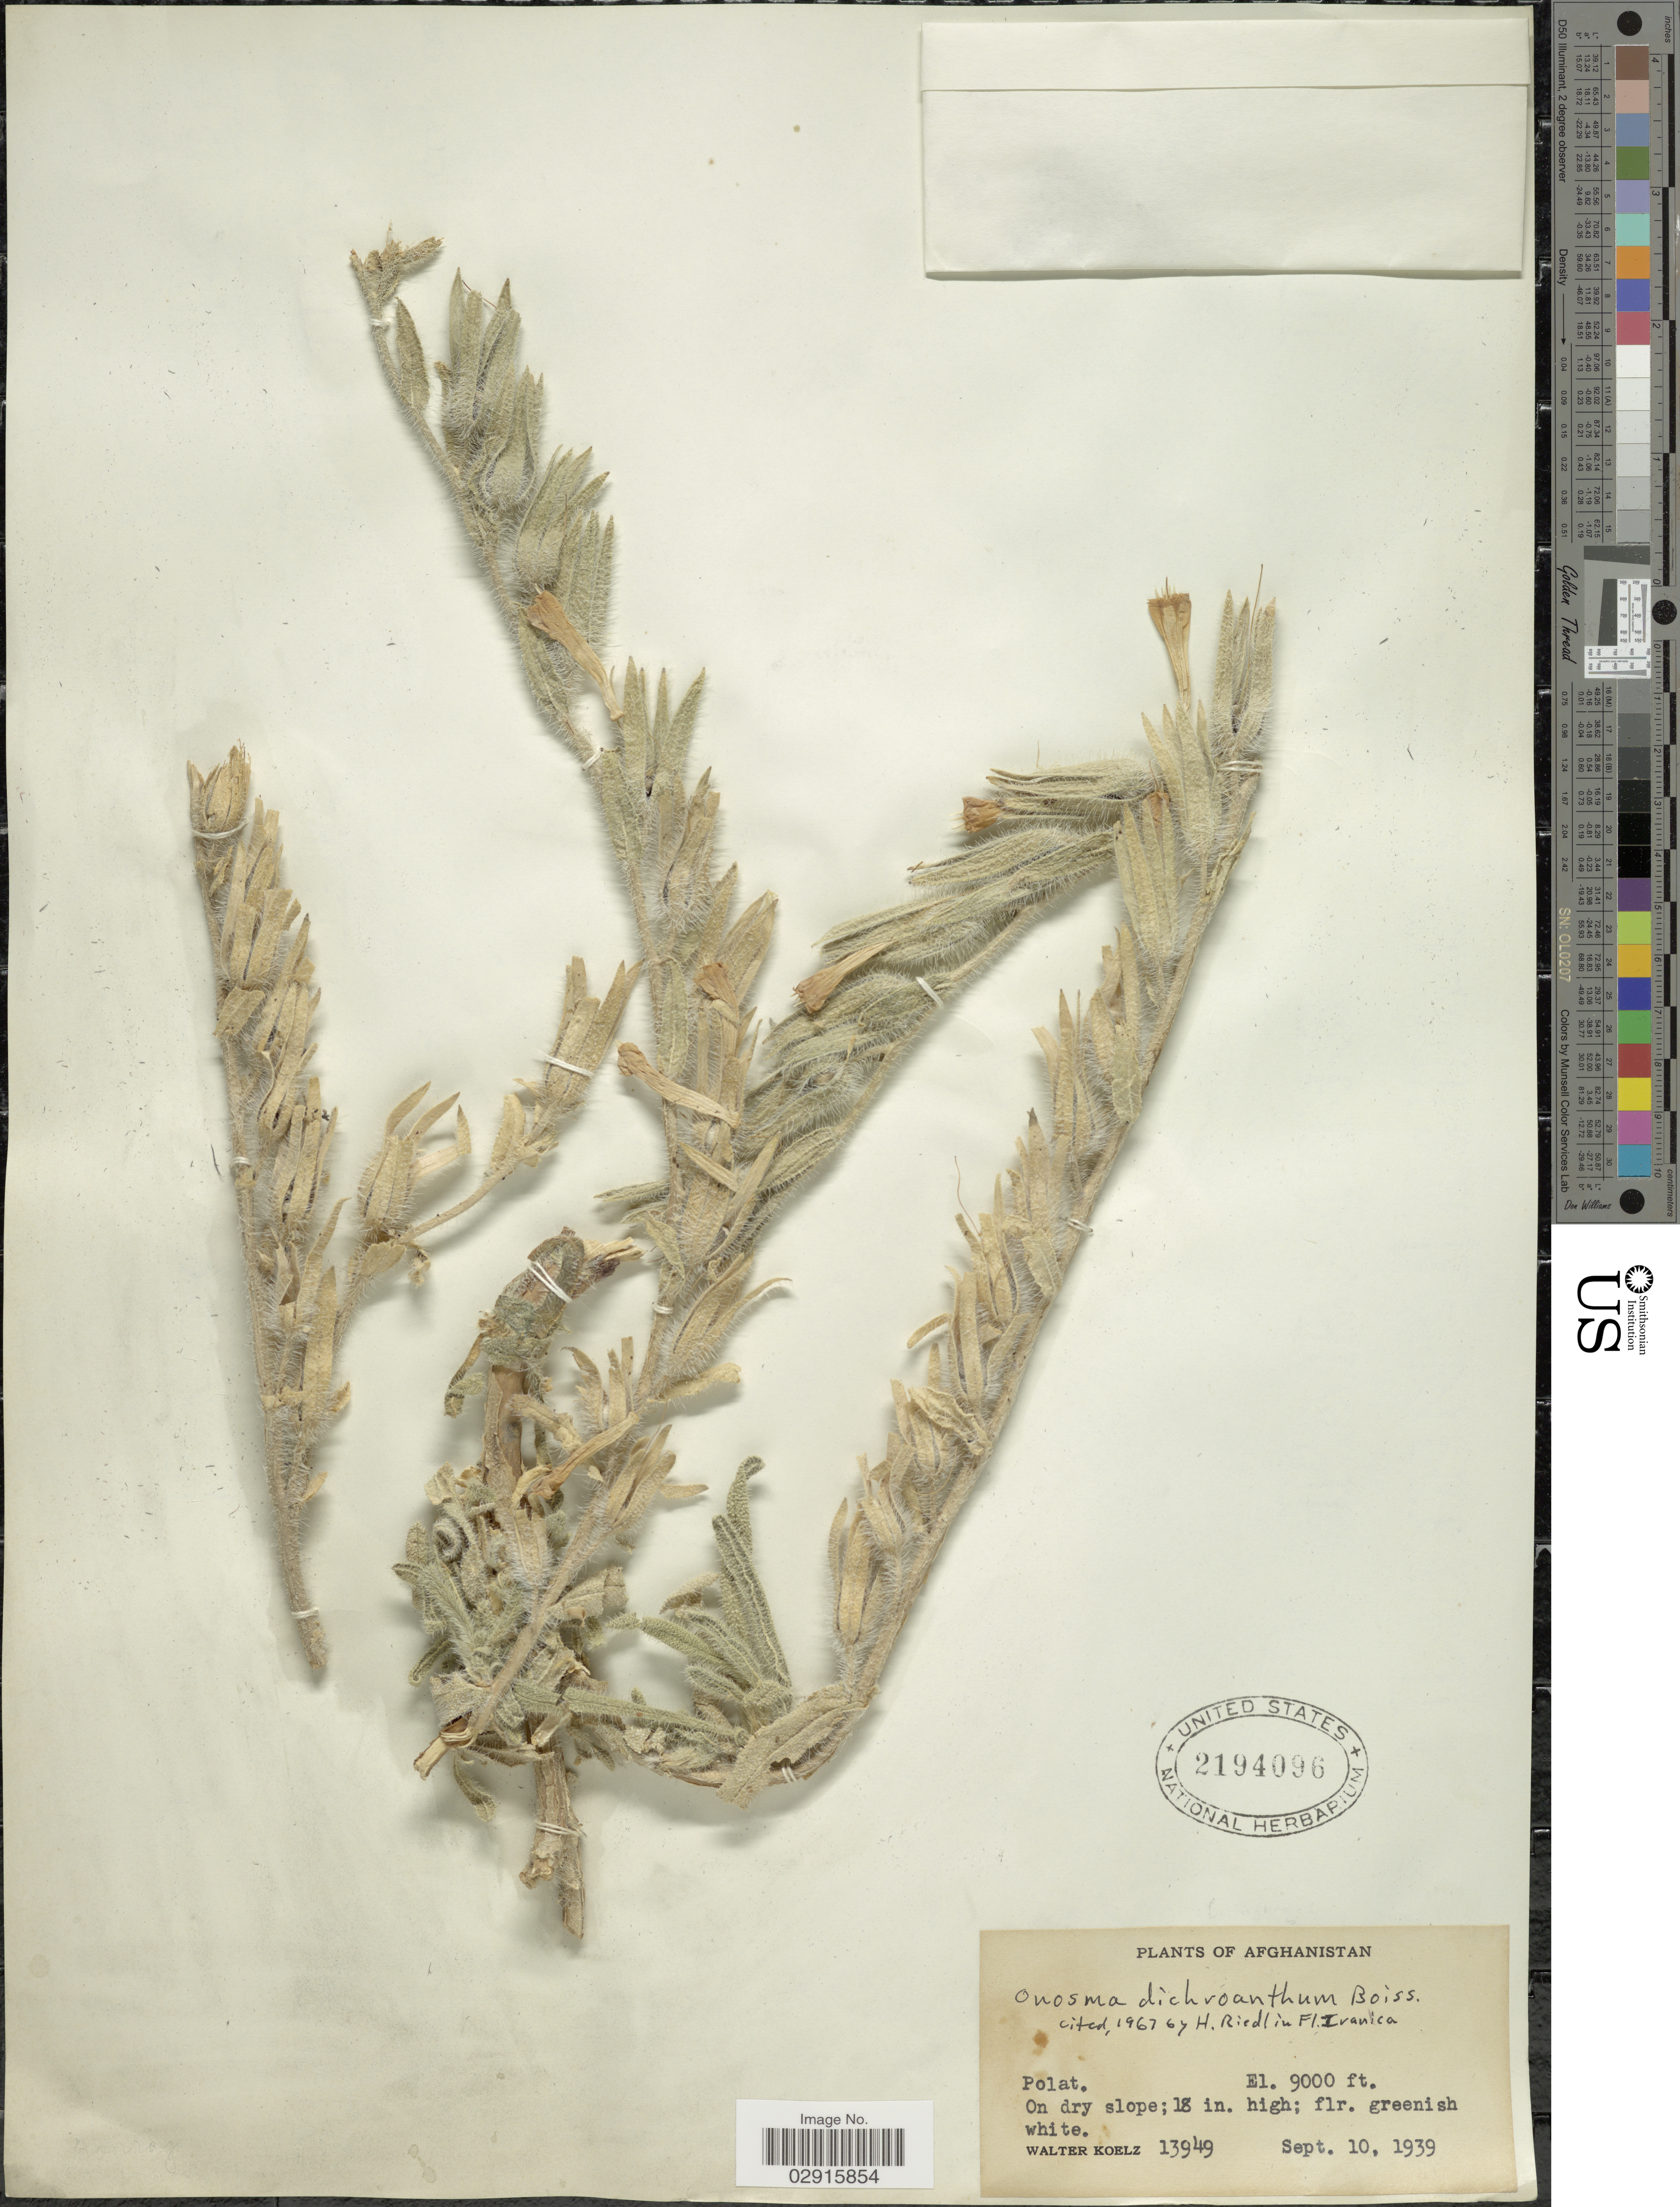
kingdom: Plantae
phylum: Tracheophyta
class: Magnoliopsida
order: Boraginales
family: Boraginaceae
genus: Onosma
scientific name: Onosma dichroantha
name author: Boiss.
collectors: W. N. Koelz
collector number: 13949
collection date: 1939-09-10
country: Afghanistan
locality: Polat.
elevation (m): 2743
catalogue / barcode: US 2194096